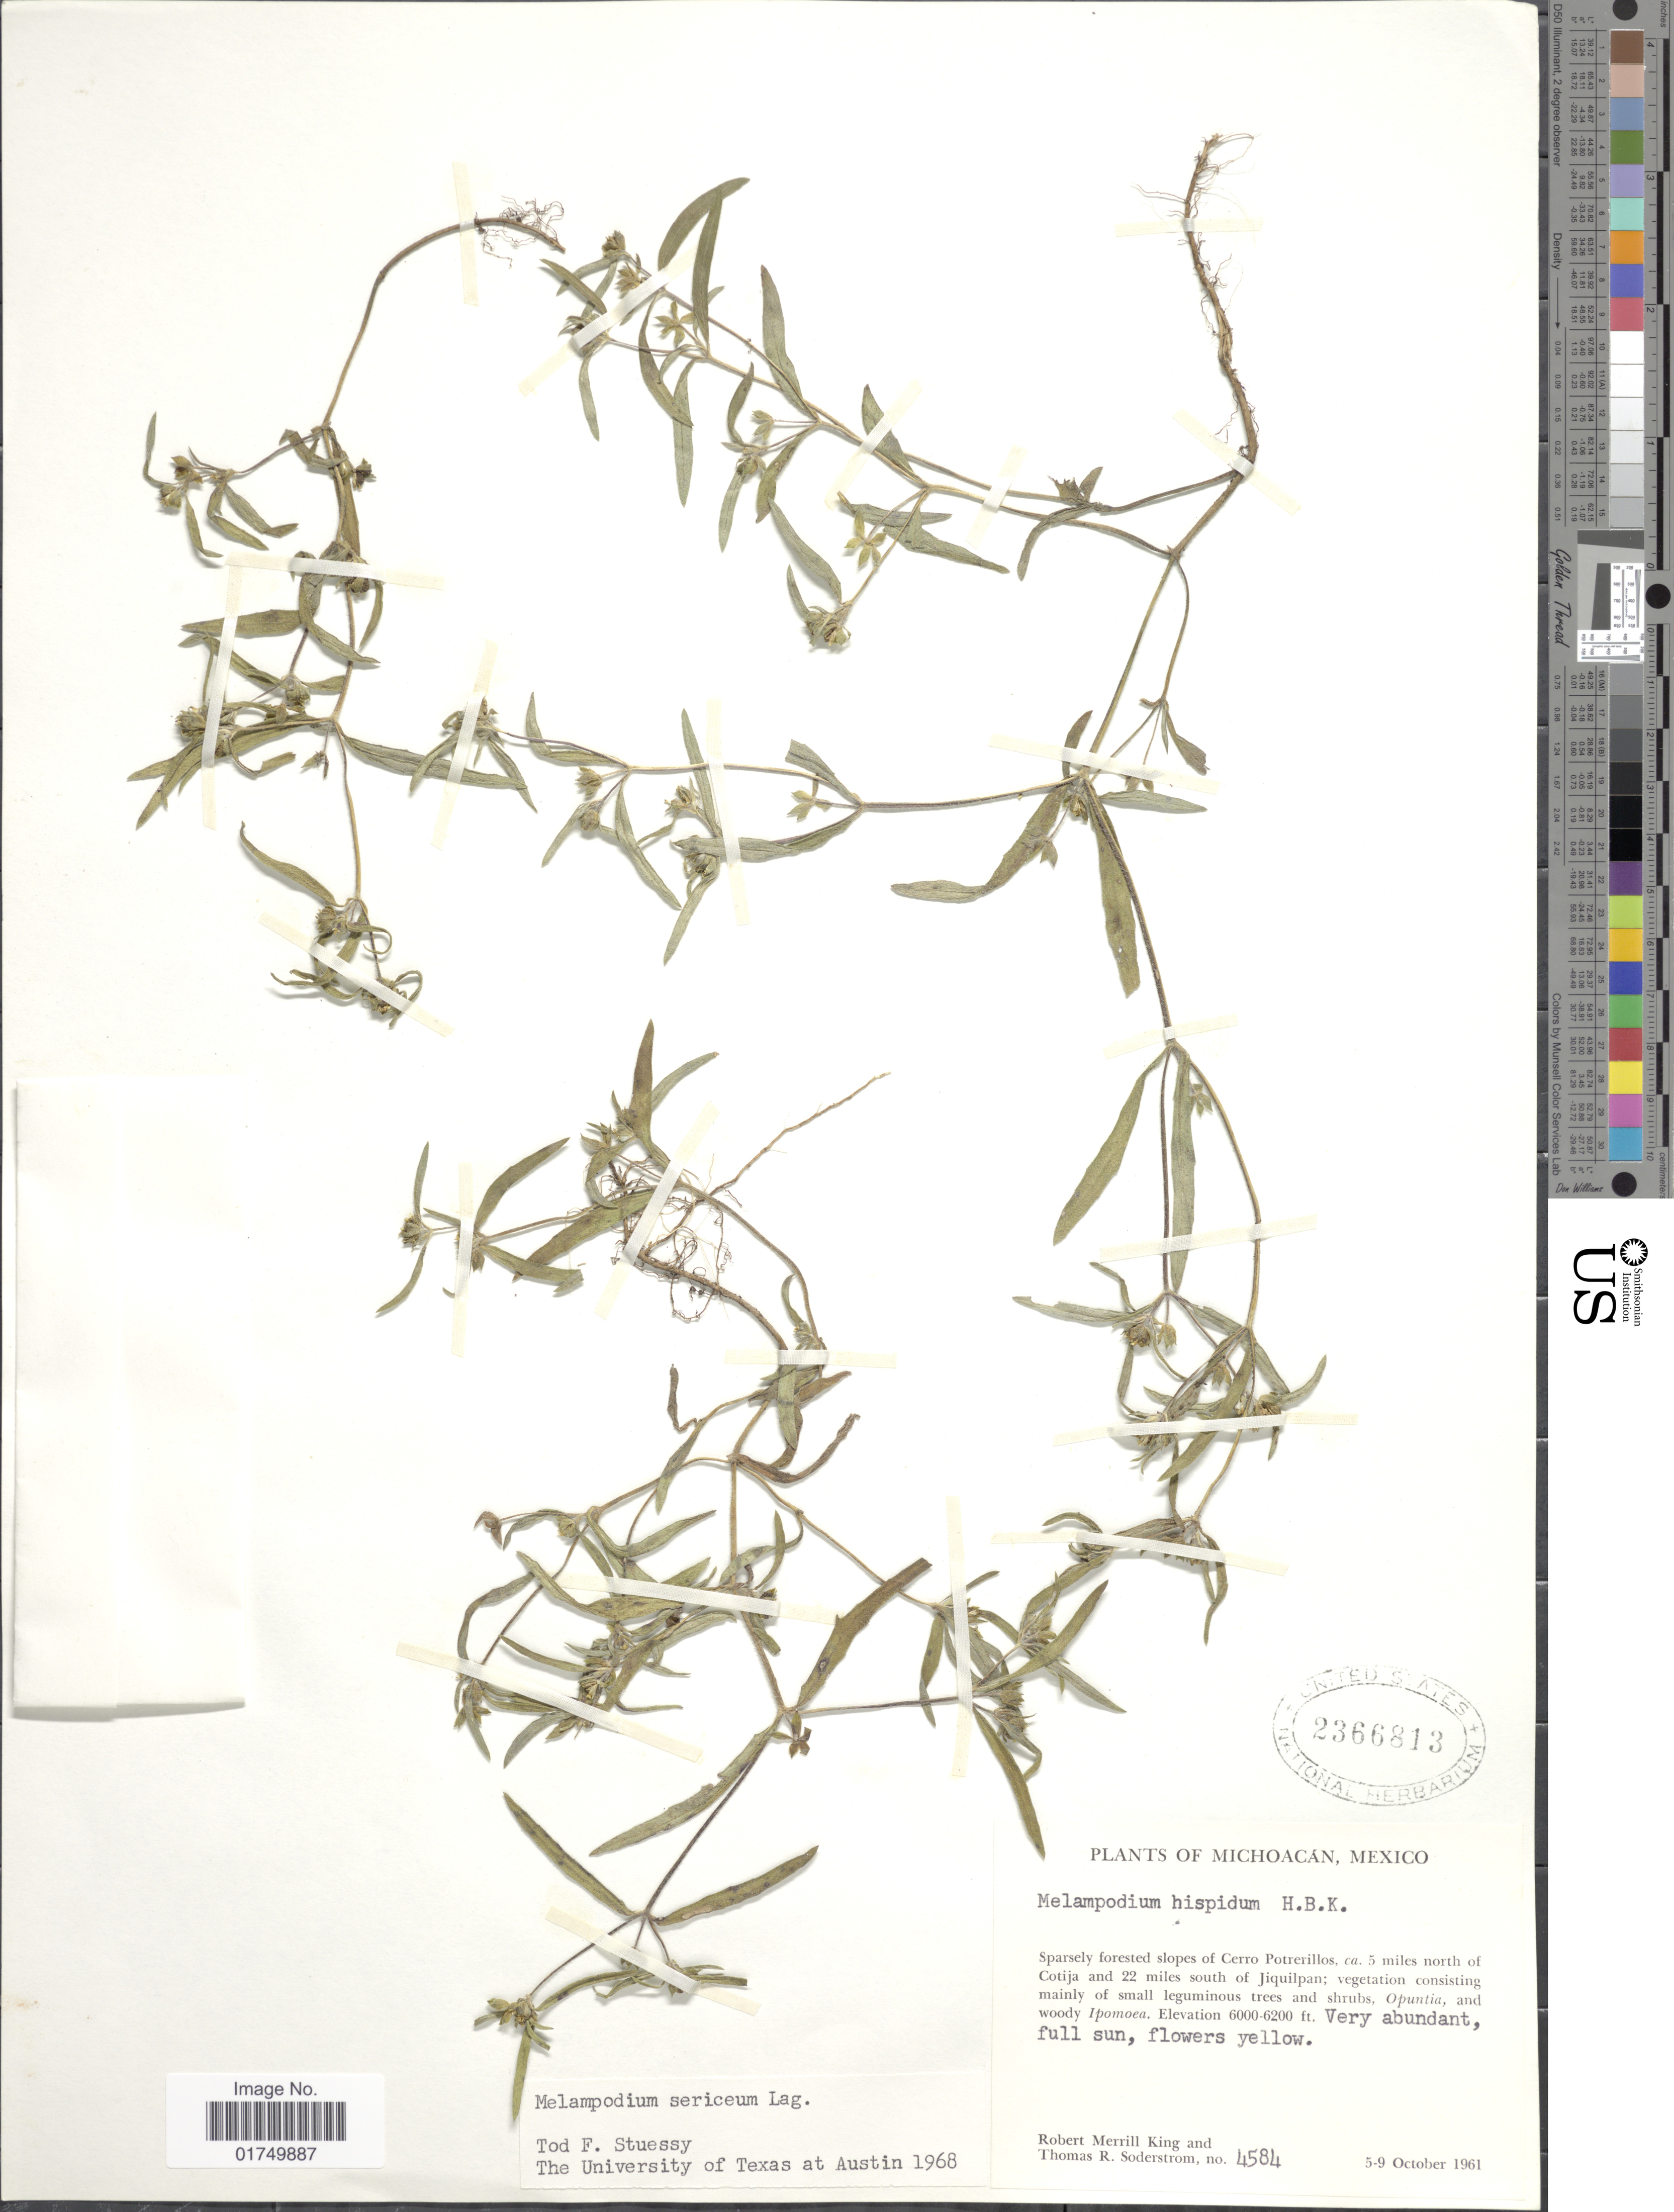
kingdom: Plantae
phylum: Tracheophyta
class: Magnoliopsida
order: Asterales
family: Asteraceae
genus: Melampodium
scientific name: Melampodium sericeum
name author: Kunth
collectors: R. M. King & T. R. Soderstrom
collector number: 4584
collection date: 1961-10-05/1961-10-09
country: Mexico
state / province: Michoacán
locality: Sparsely forested slopes of Cerro Potrerillos, ca. 5 miles north of Cotija and 22 miles south of Jiquilpan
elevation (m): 1829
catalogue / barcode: US 2366813